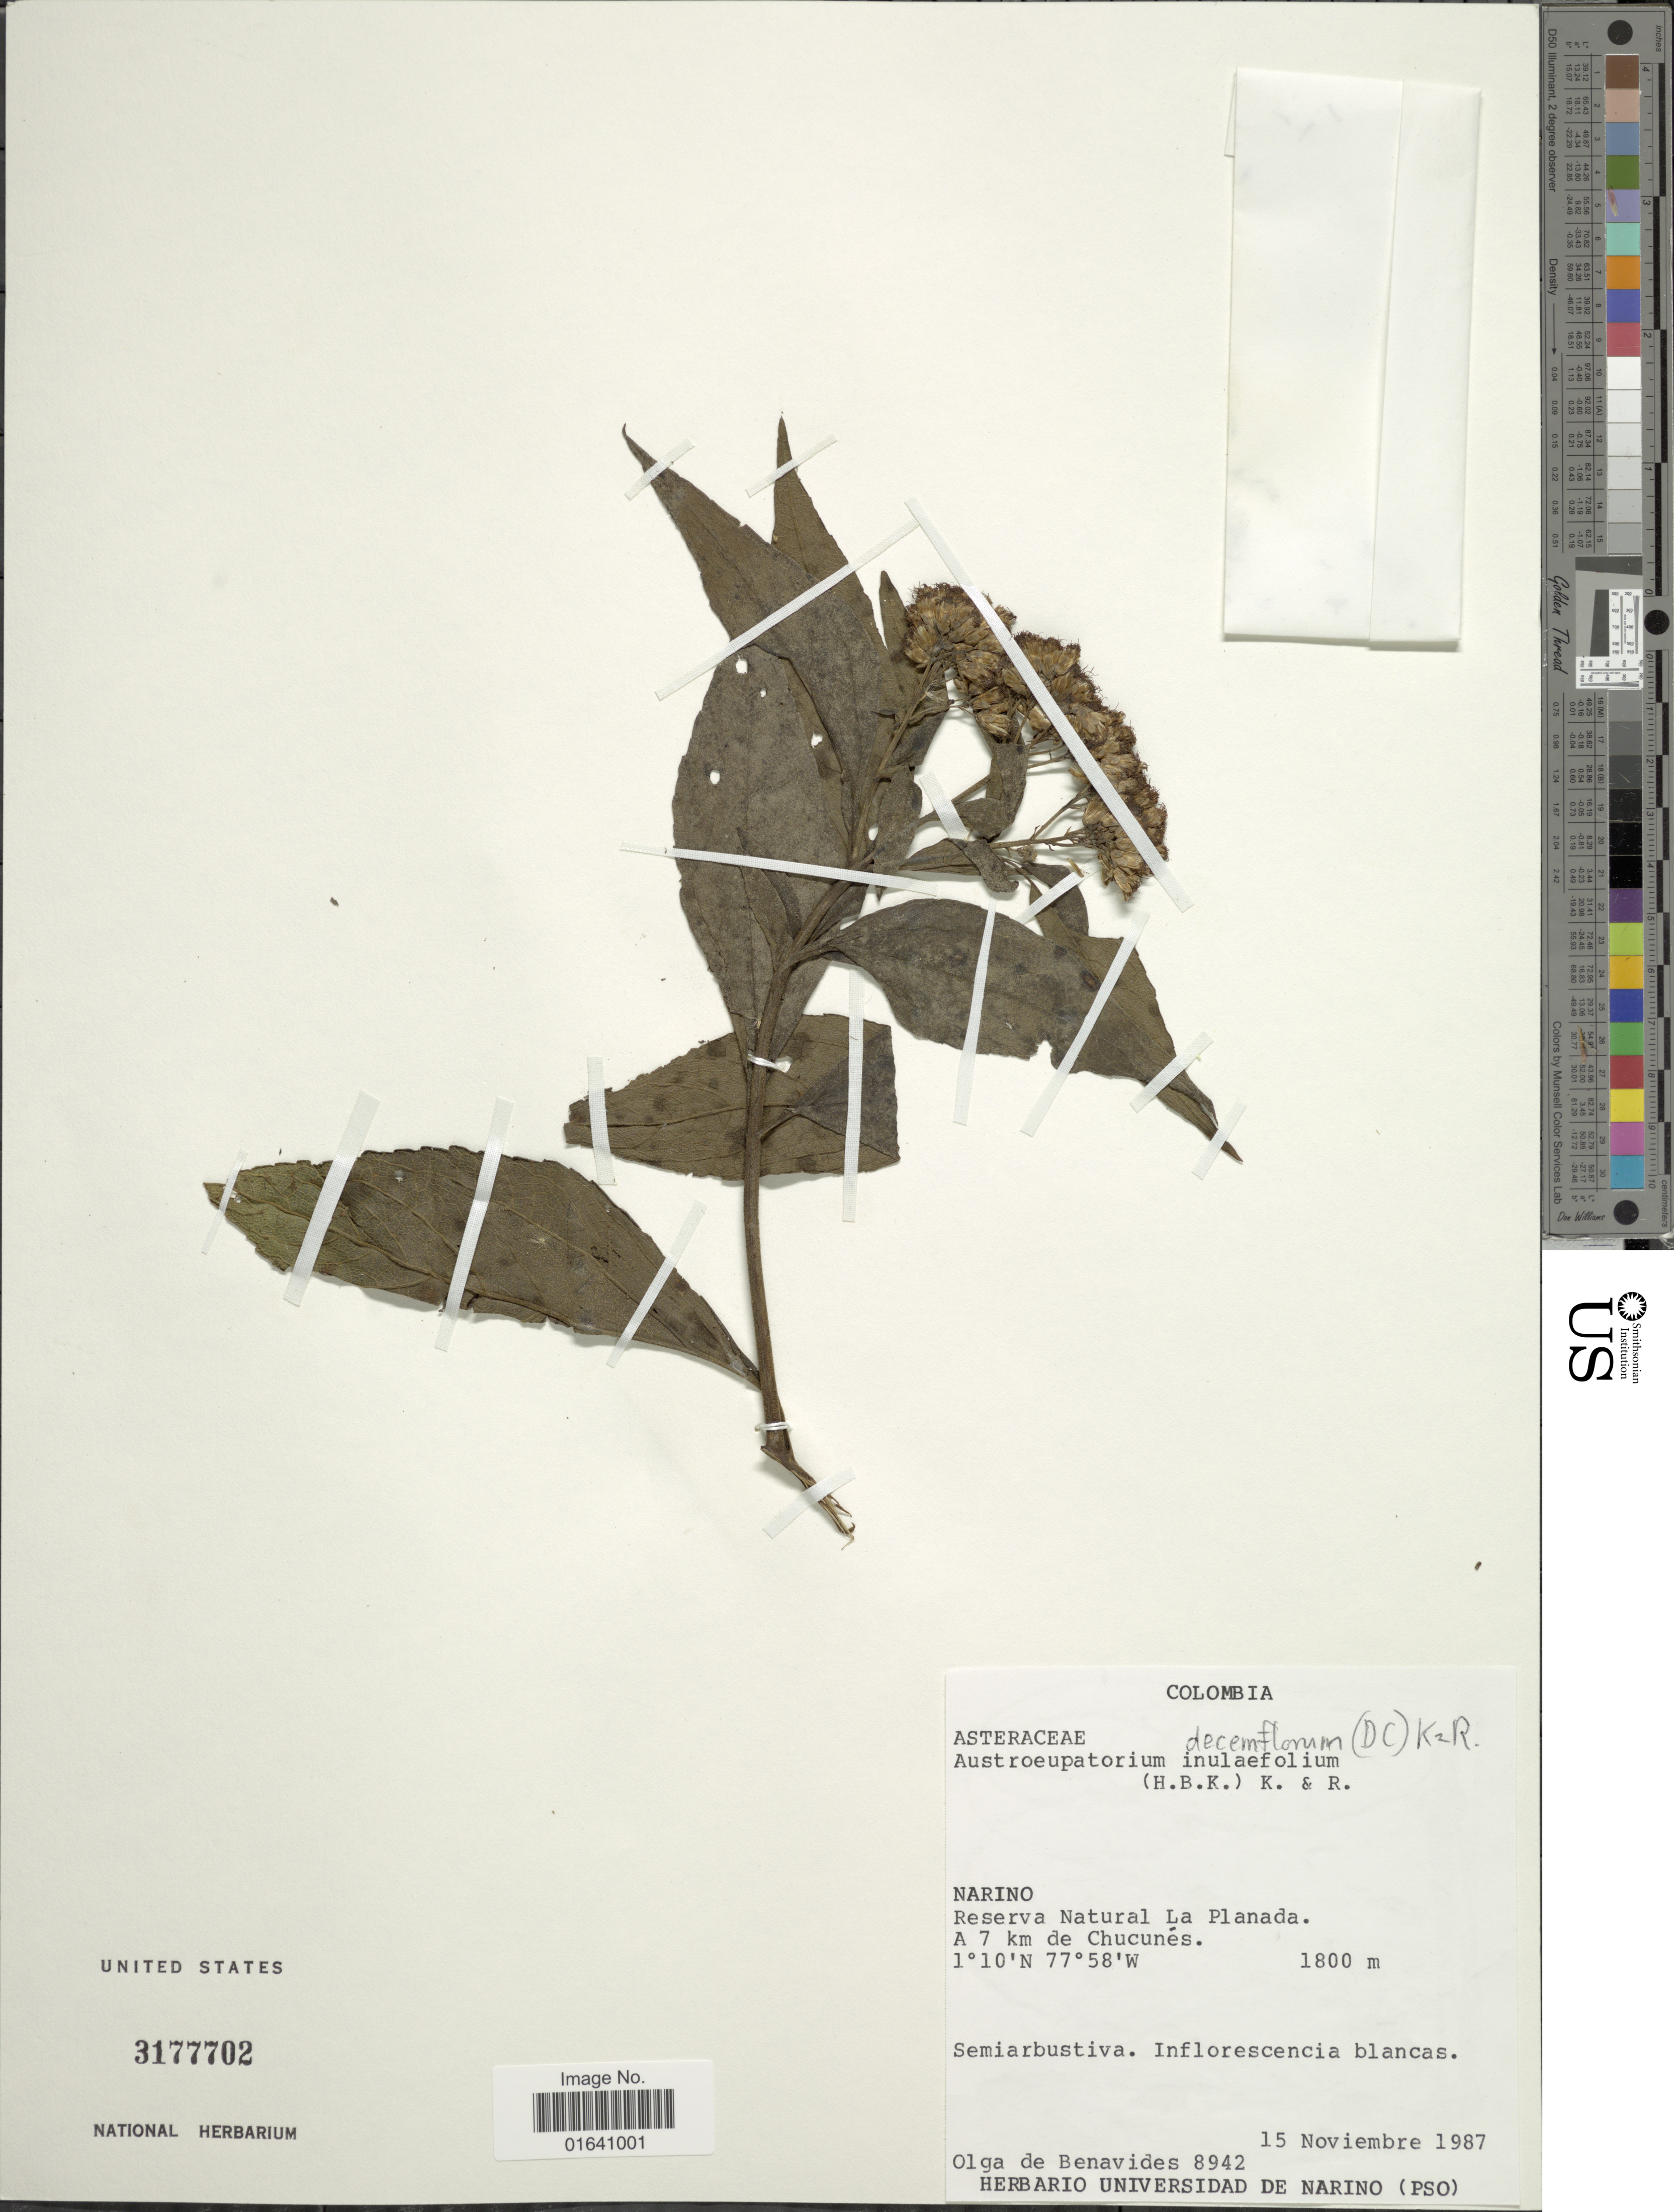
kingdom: Plantae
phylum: Tracheophyta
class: Magnoliopsida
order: Asterales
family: Asteraceae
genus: Austroeupatorium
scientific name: Austroeupatorium decemflorum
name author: (DC.) R.M. King & H. Rob.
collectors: Olga S. de Benavides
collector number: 8942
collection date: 1987-11-15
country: Colombia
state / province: Nariño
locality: Reserva Natural La Planada. A 7 km de Chucunés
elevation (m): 1800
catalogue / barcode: US 3177702